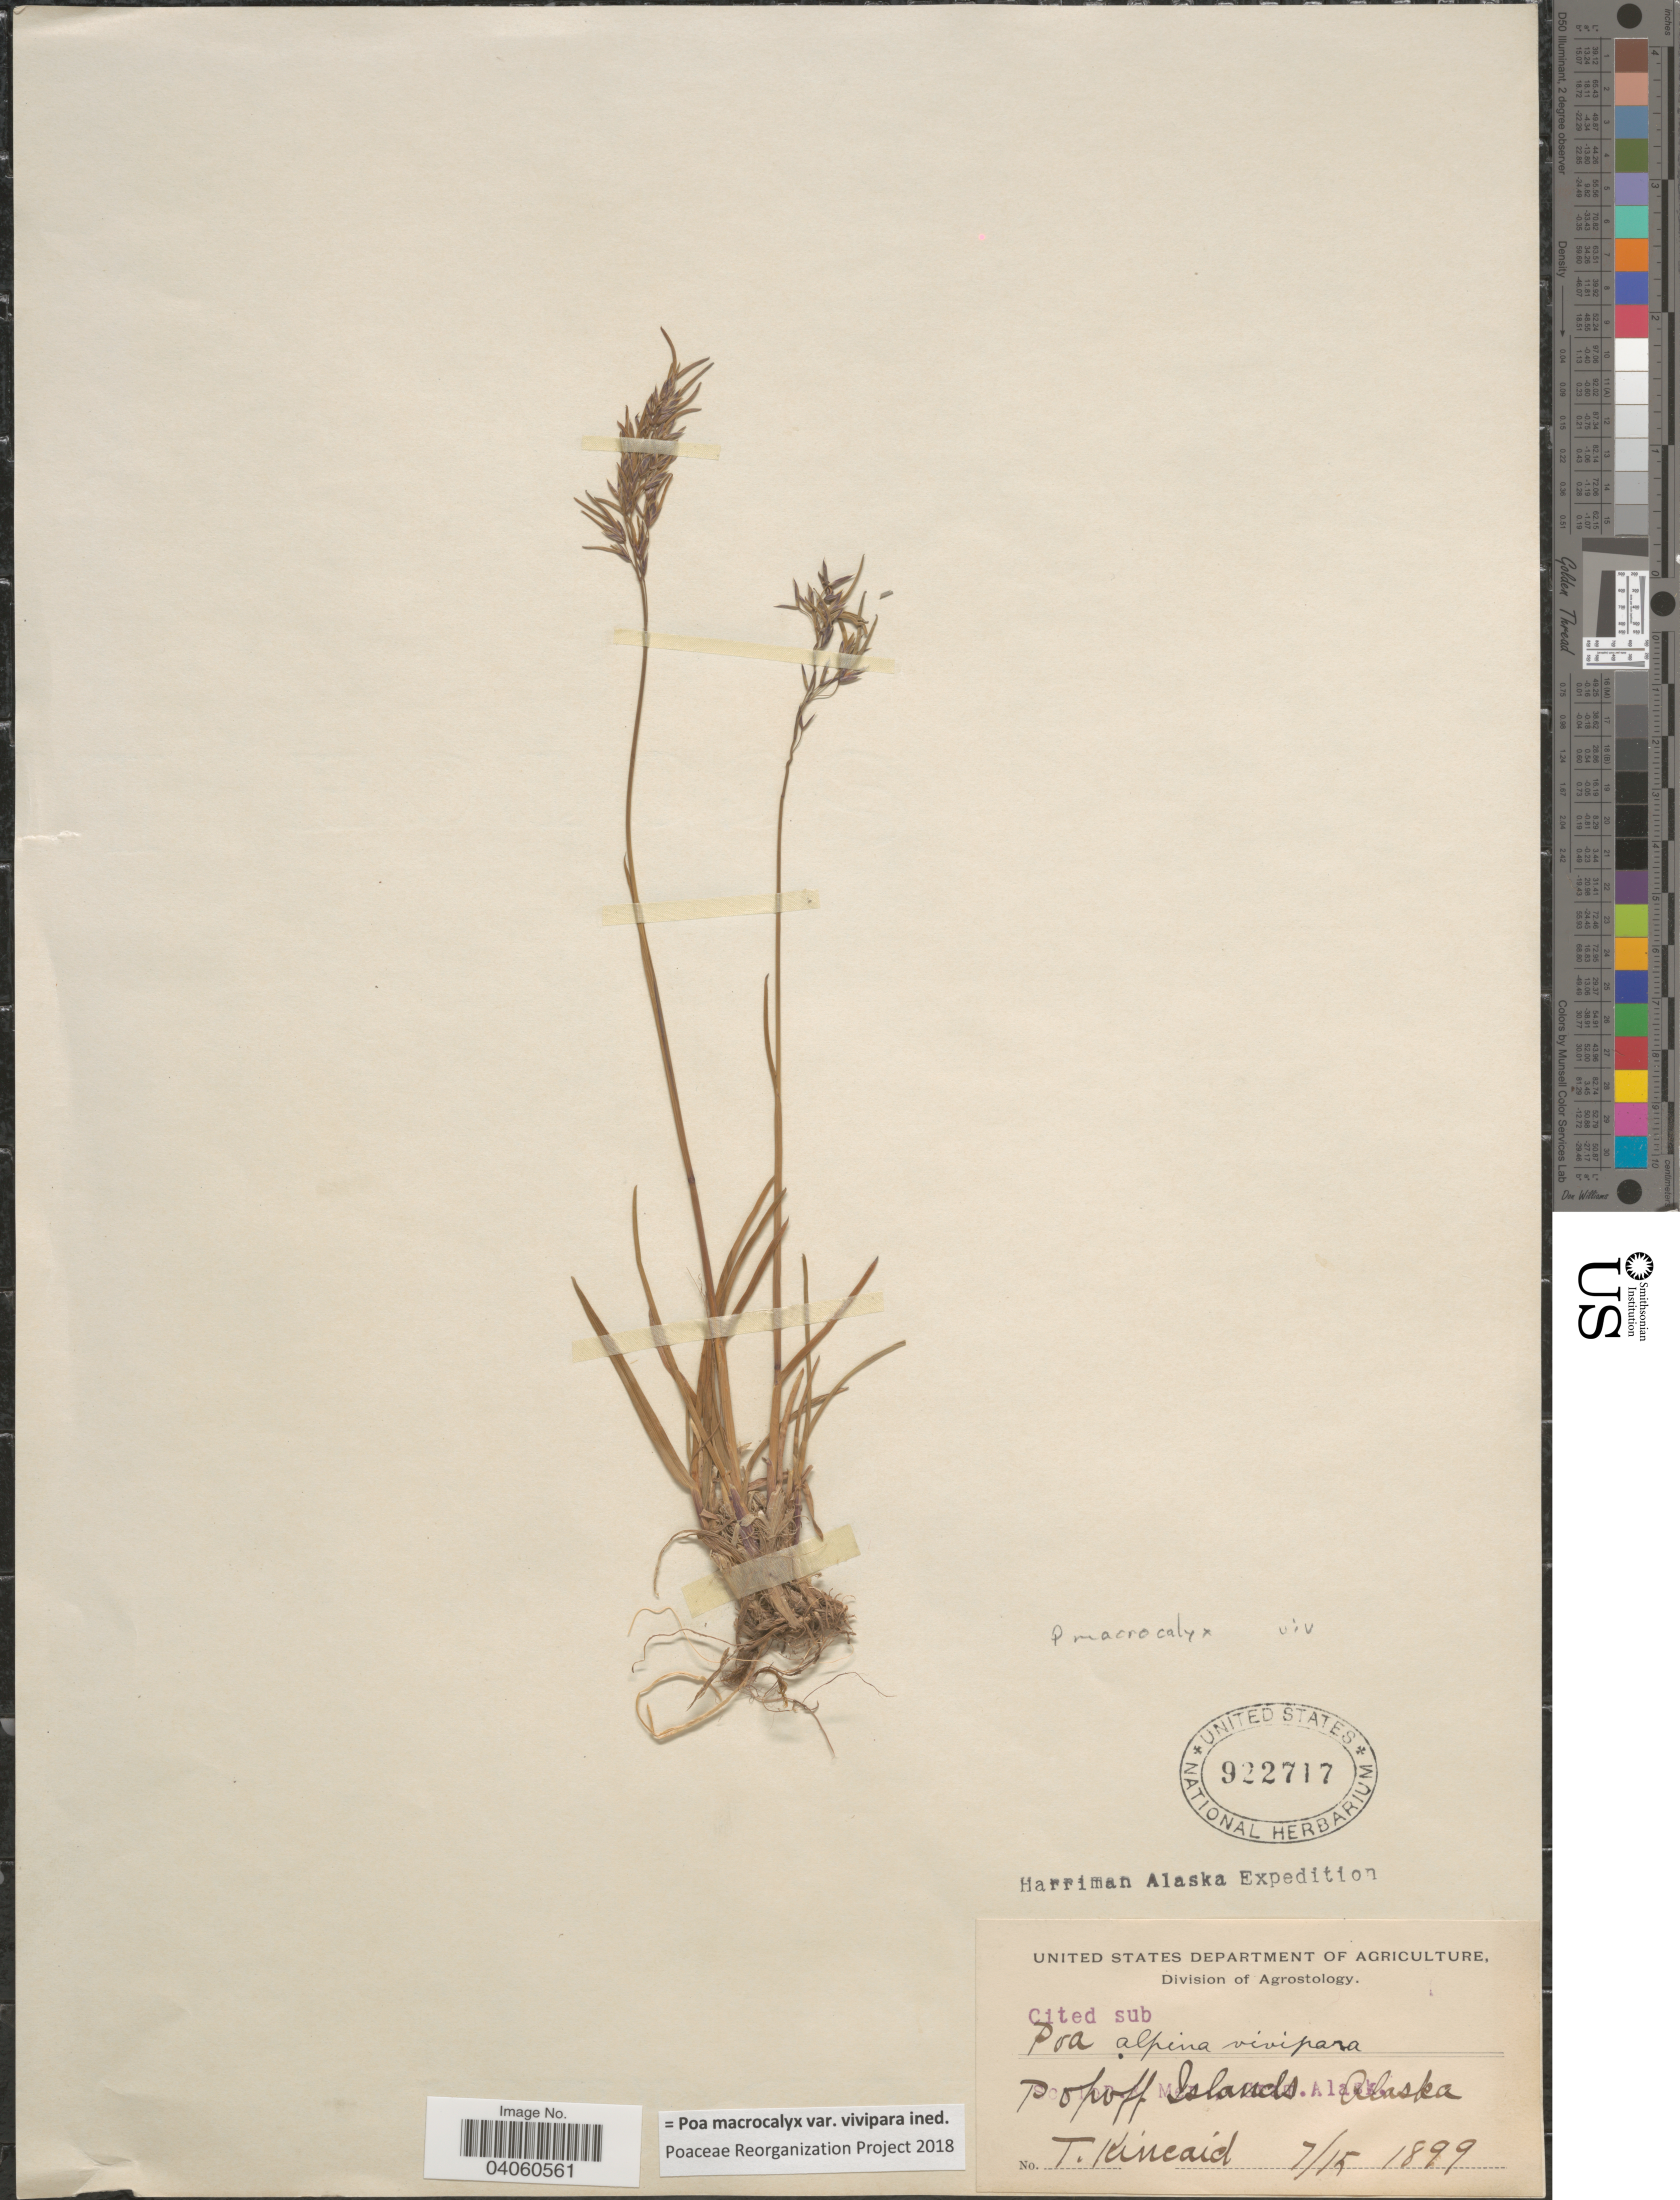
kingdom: Plantae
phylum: Tracheophyta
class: Liliopsida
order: Poales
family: Poaceae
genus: Poa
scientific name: Poa macrocalyx var. vivipara ined.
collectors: T. C. Kincaid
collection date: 1899-07-15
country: United States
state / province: Alaska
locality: Popoff Islands.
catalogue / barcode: US 922717